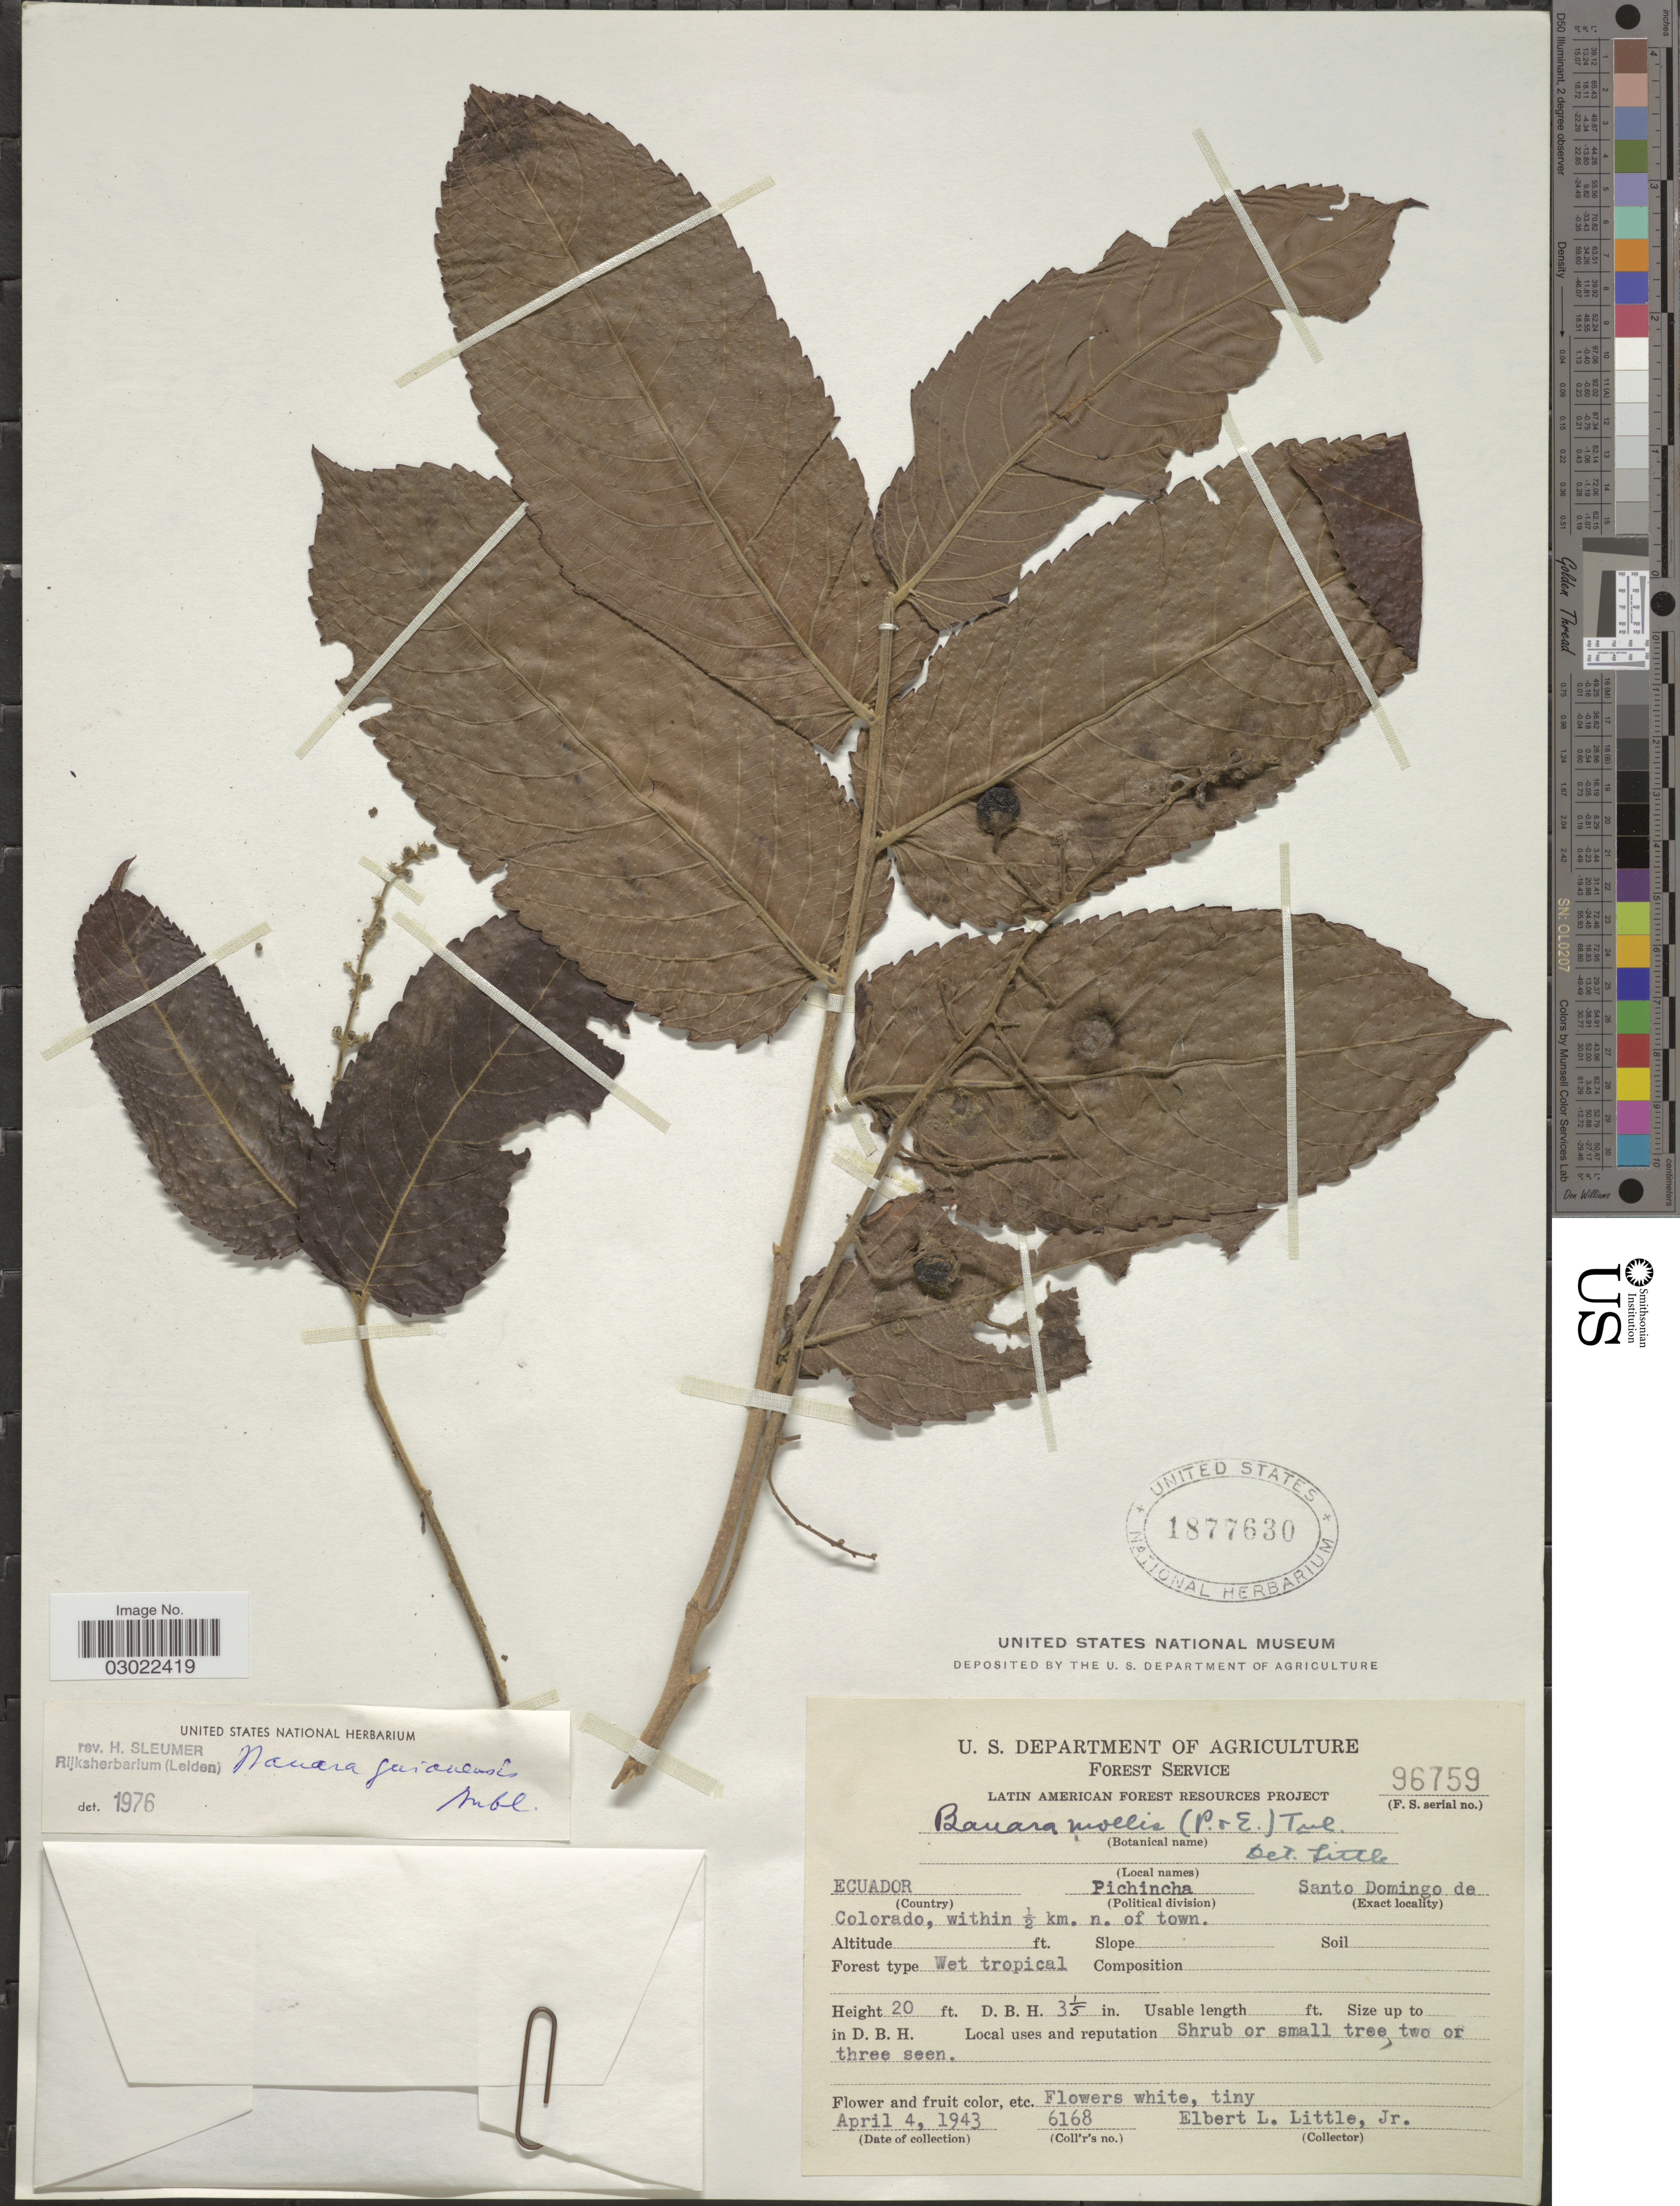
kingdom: Plantae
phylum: Tracheophyta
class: Magnoliopsida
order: Malpighiales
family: Salicaceae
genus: Banara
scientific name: Banara guianensis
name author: Aubl.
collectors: E. L. Little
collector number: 6168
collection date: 1943-04-04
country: Ecuador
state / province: Pichincha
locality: Santo Domingo de Colorado, within ½ km. n. of town.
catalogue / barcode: US 1877630